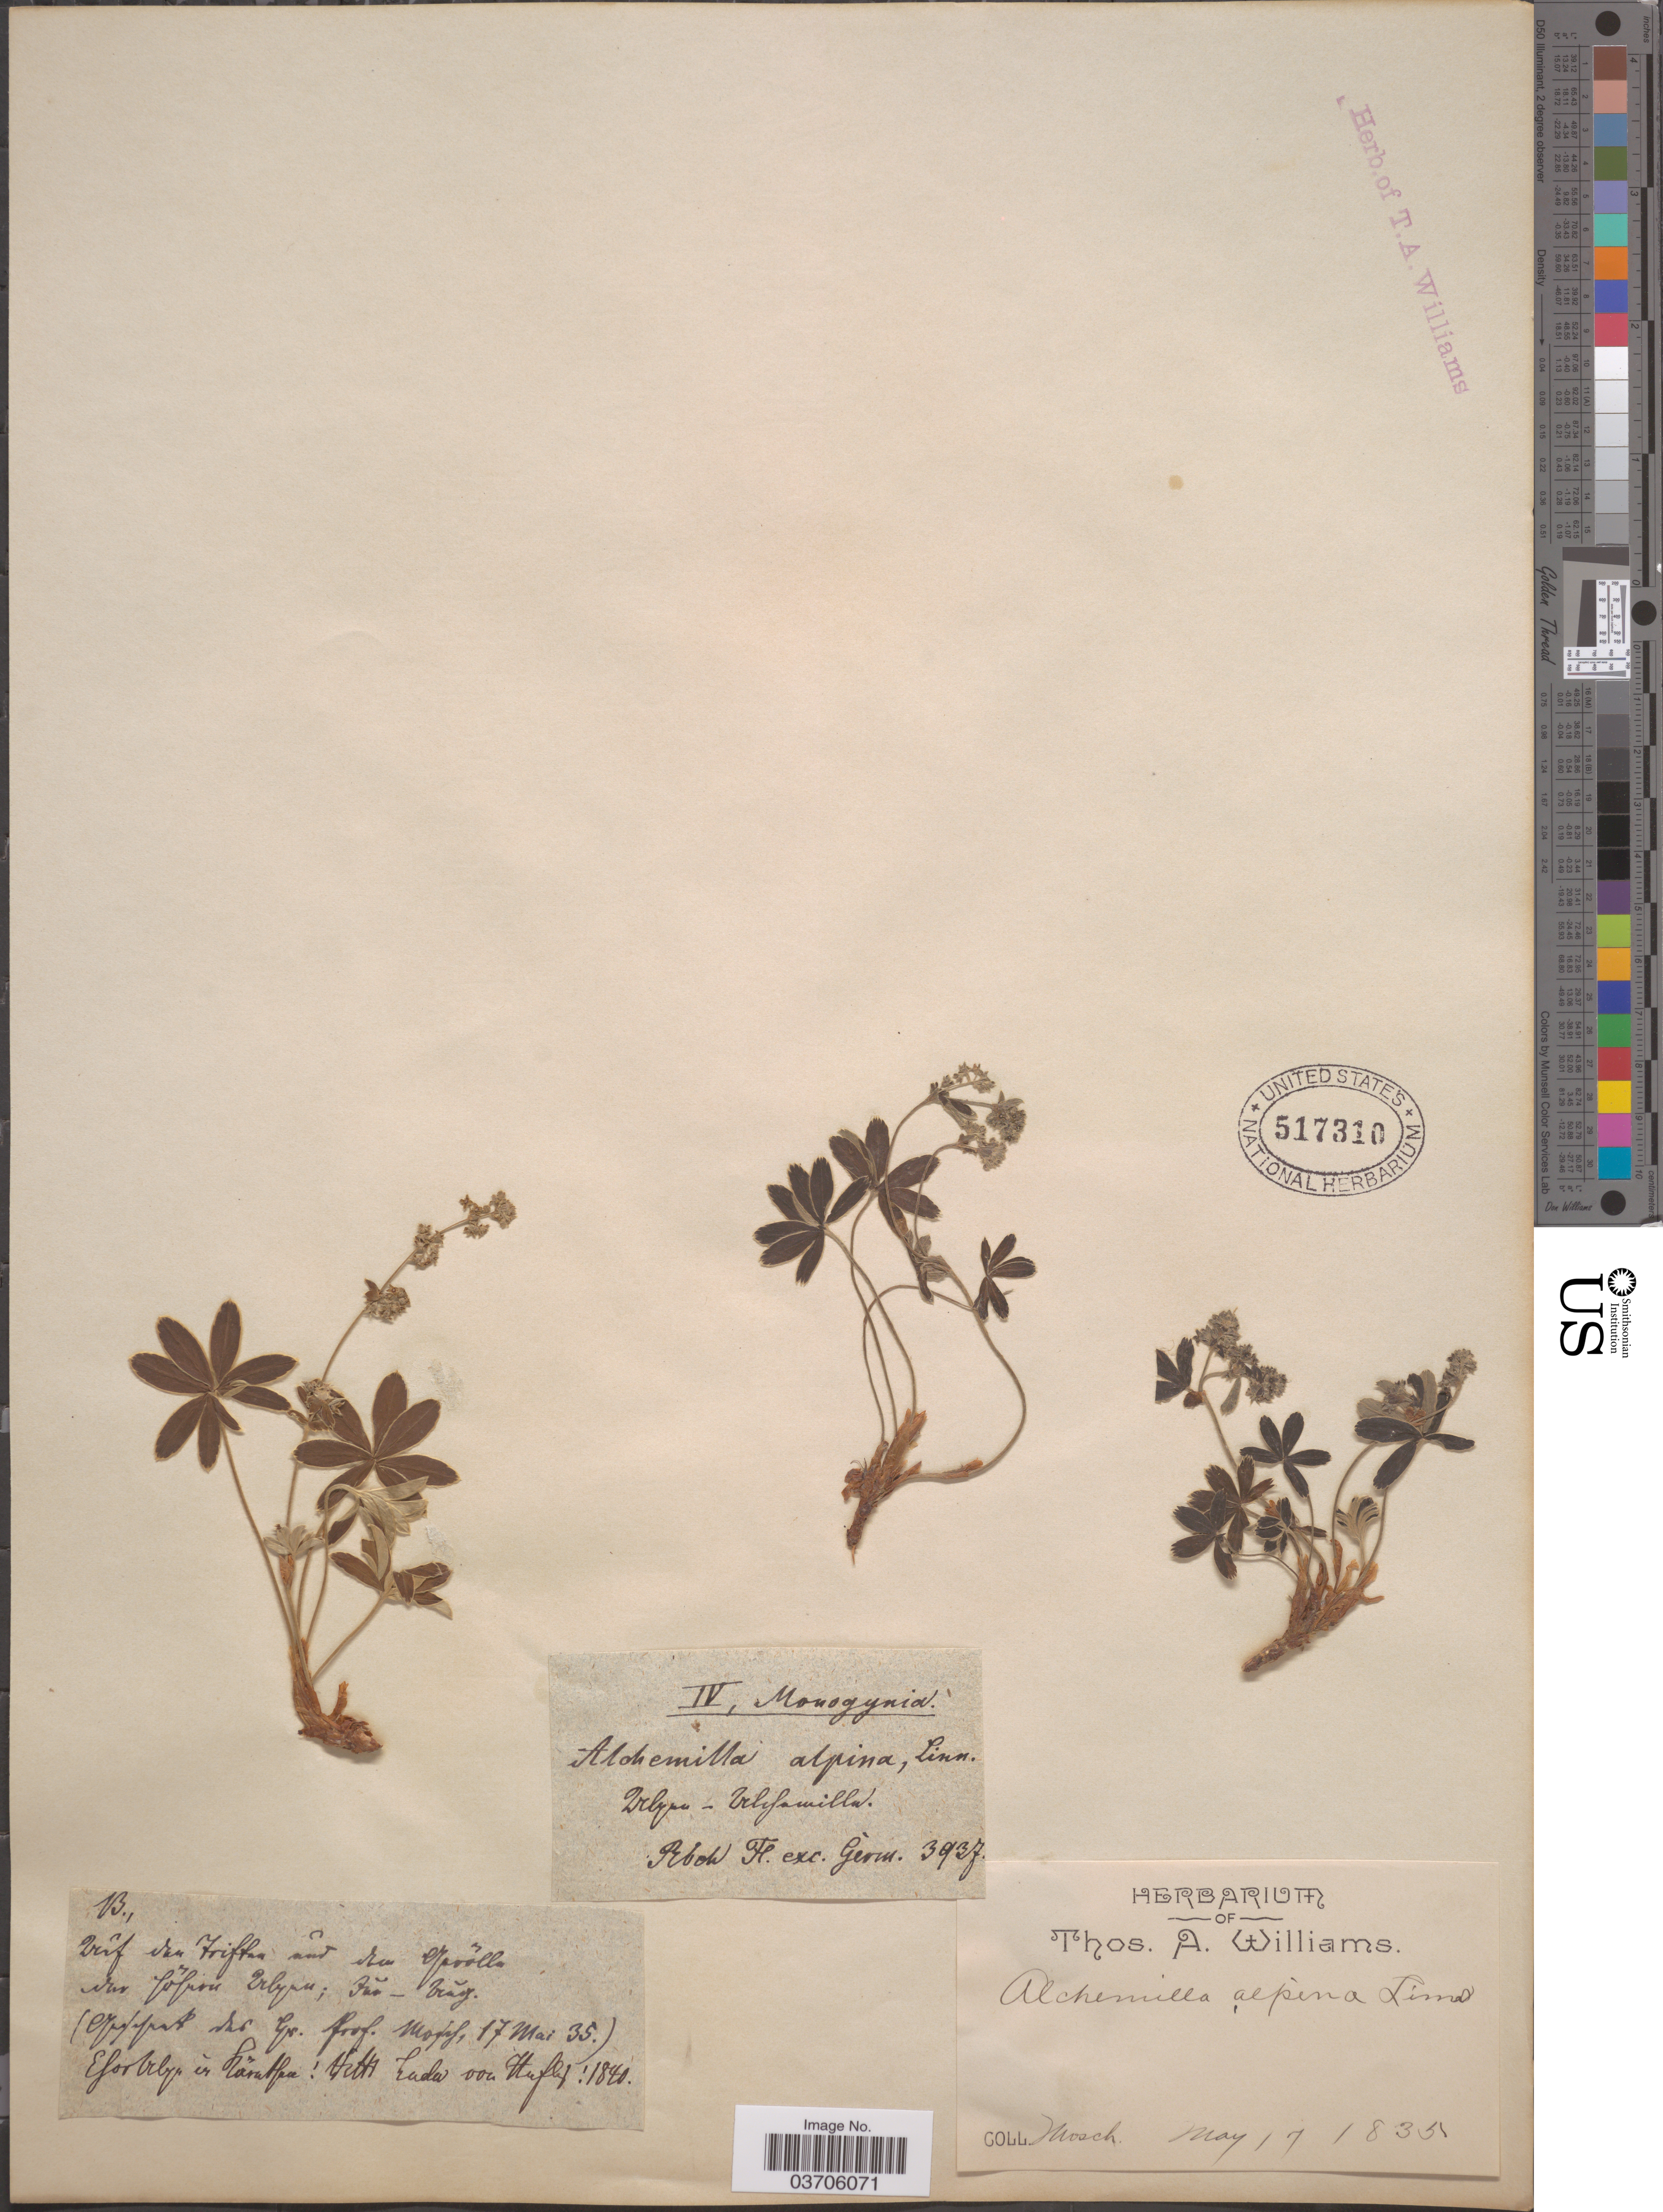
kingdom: Plantae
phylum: Tracheophyta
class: Magnoliopsida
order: Rosales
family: Rosaceae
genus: Alchemilla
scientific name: Alchemilla alpina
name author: L.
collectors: Mosch.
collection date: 1835-05-17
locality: [illegible text].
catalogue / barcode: US 517310